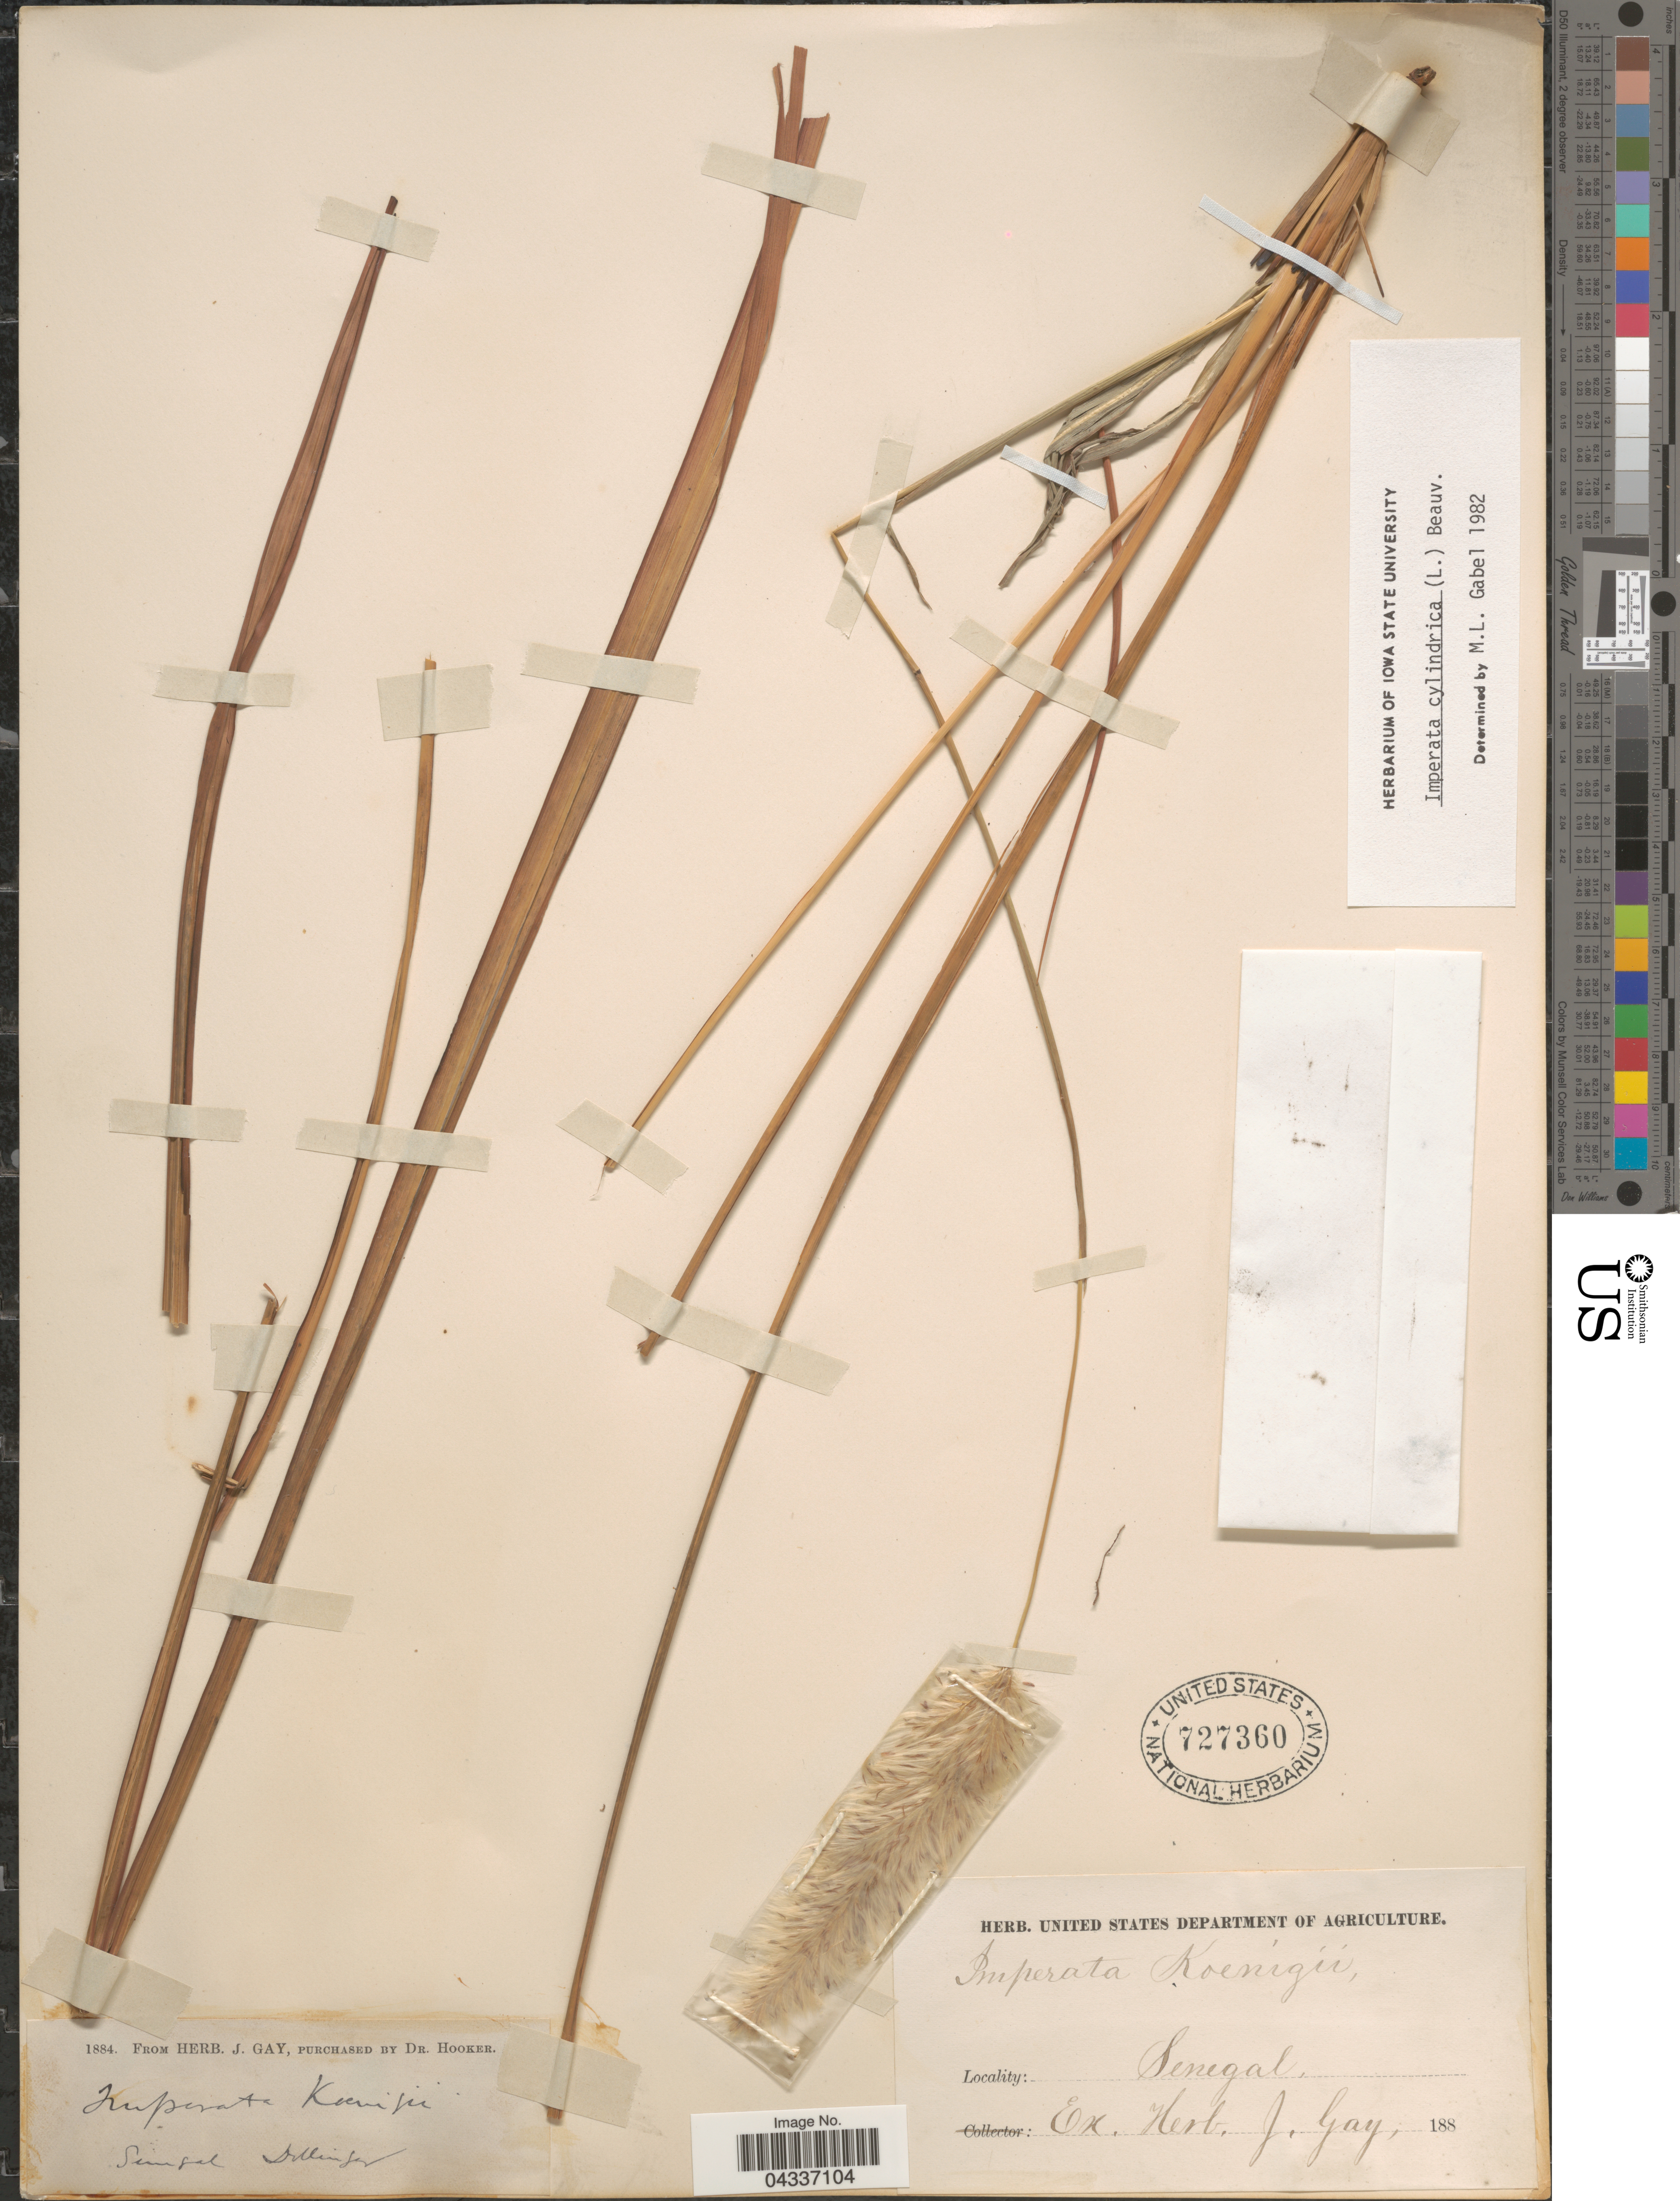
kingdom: Plantae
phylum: Tracheophyta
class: Liliopsida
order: Poales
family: Poaceae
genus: Imperata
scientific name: Imperata cylindrica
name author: (L.) P. Beauv.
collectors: Dellinger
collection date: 1884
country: Senegal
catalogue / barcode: US 727360